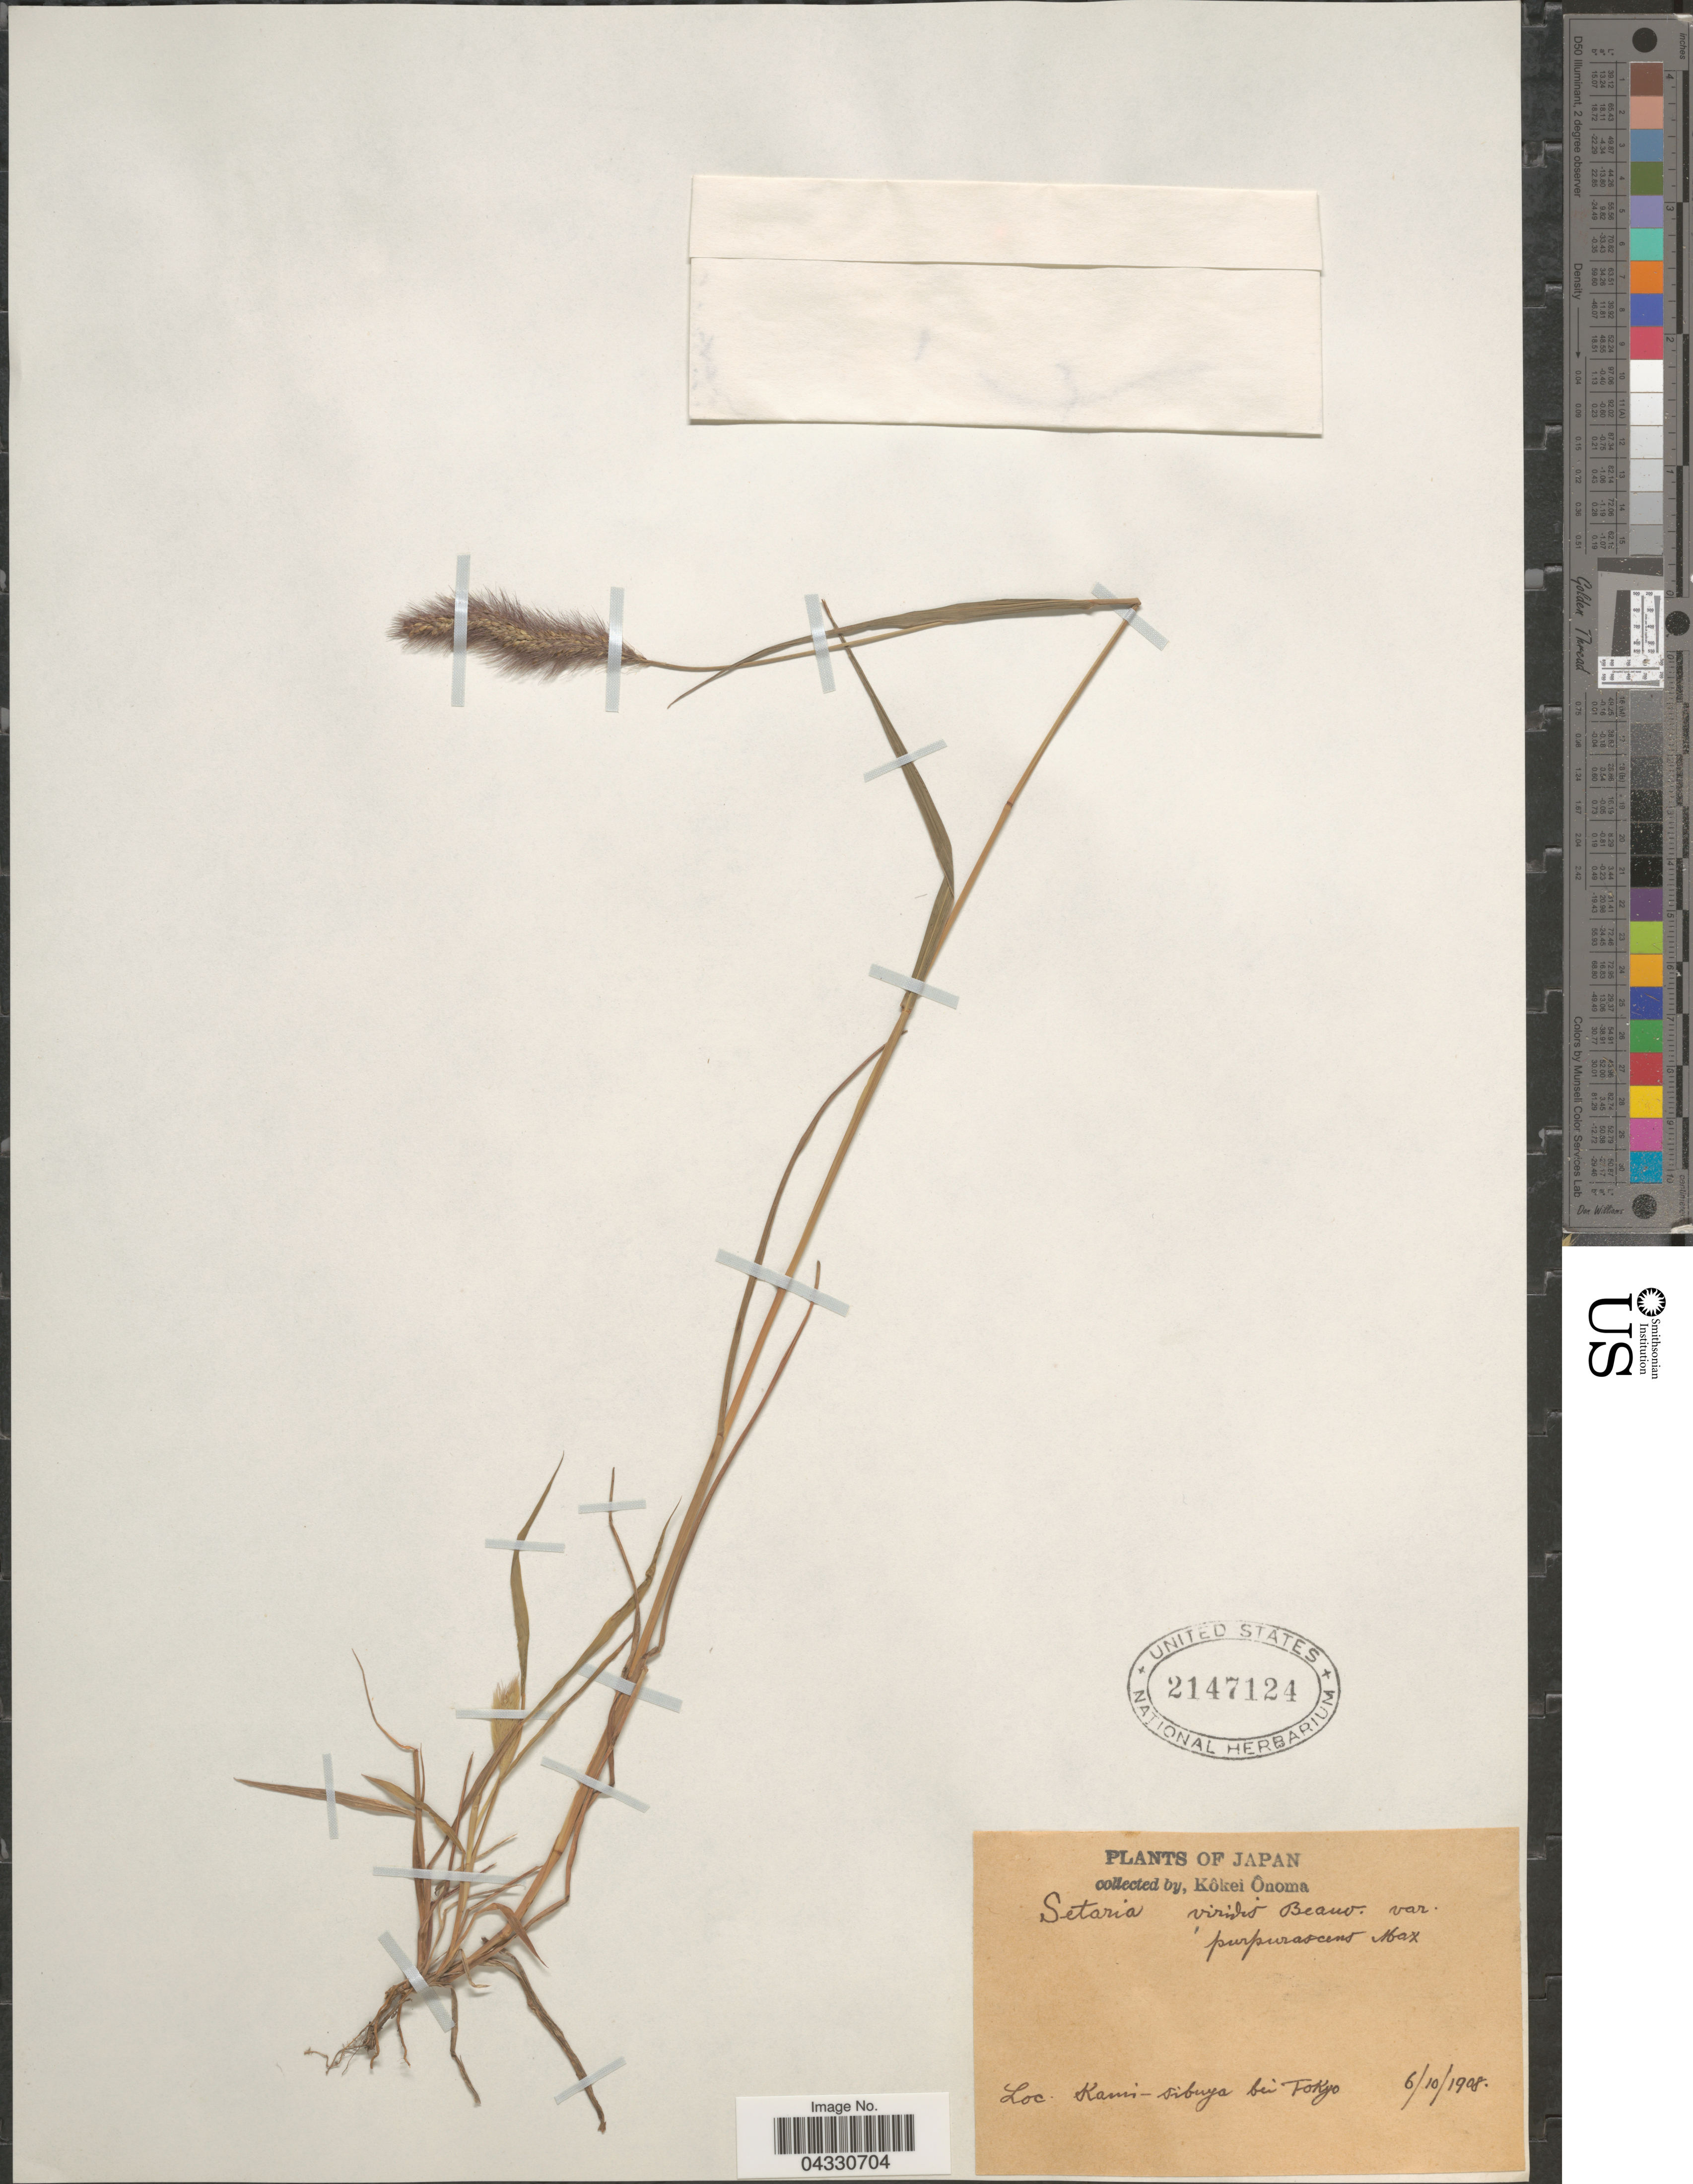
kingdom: Plantae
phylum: Tracheophyta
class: Liliopsida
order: Poales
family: Poaceae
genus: Setaria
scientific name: Setaria viridis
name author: (L.) P. Beauv.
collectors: K. Onoma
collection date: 1908-10-06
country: Japan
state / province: Tokyo, Federal City of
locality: Kami-sibuya bei Tokyo.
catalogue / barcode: US 2147124